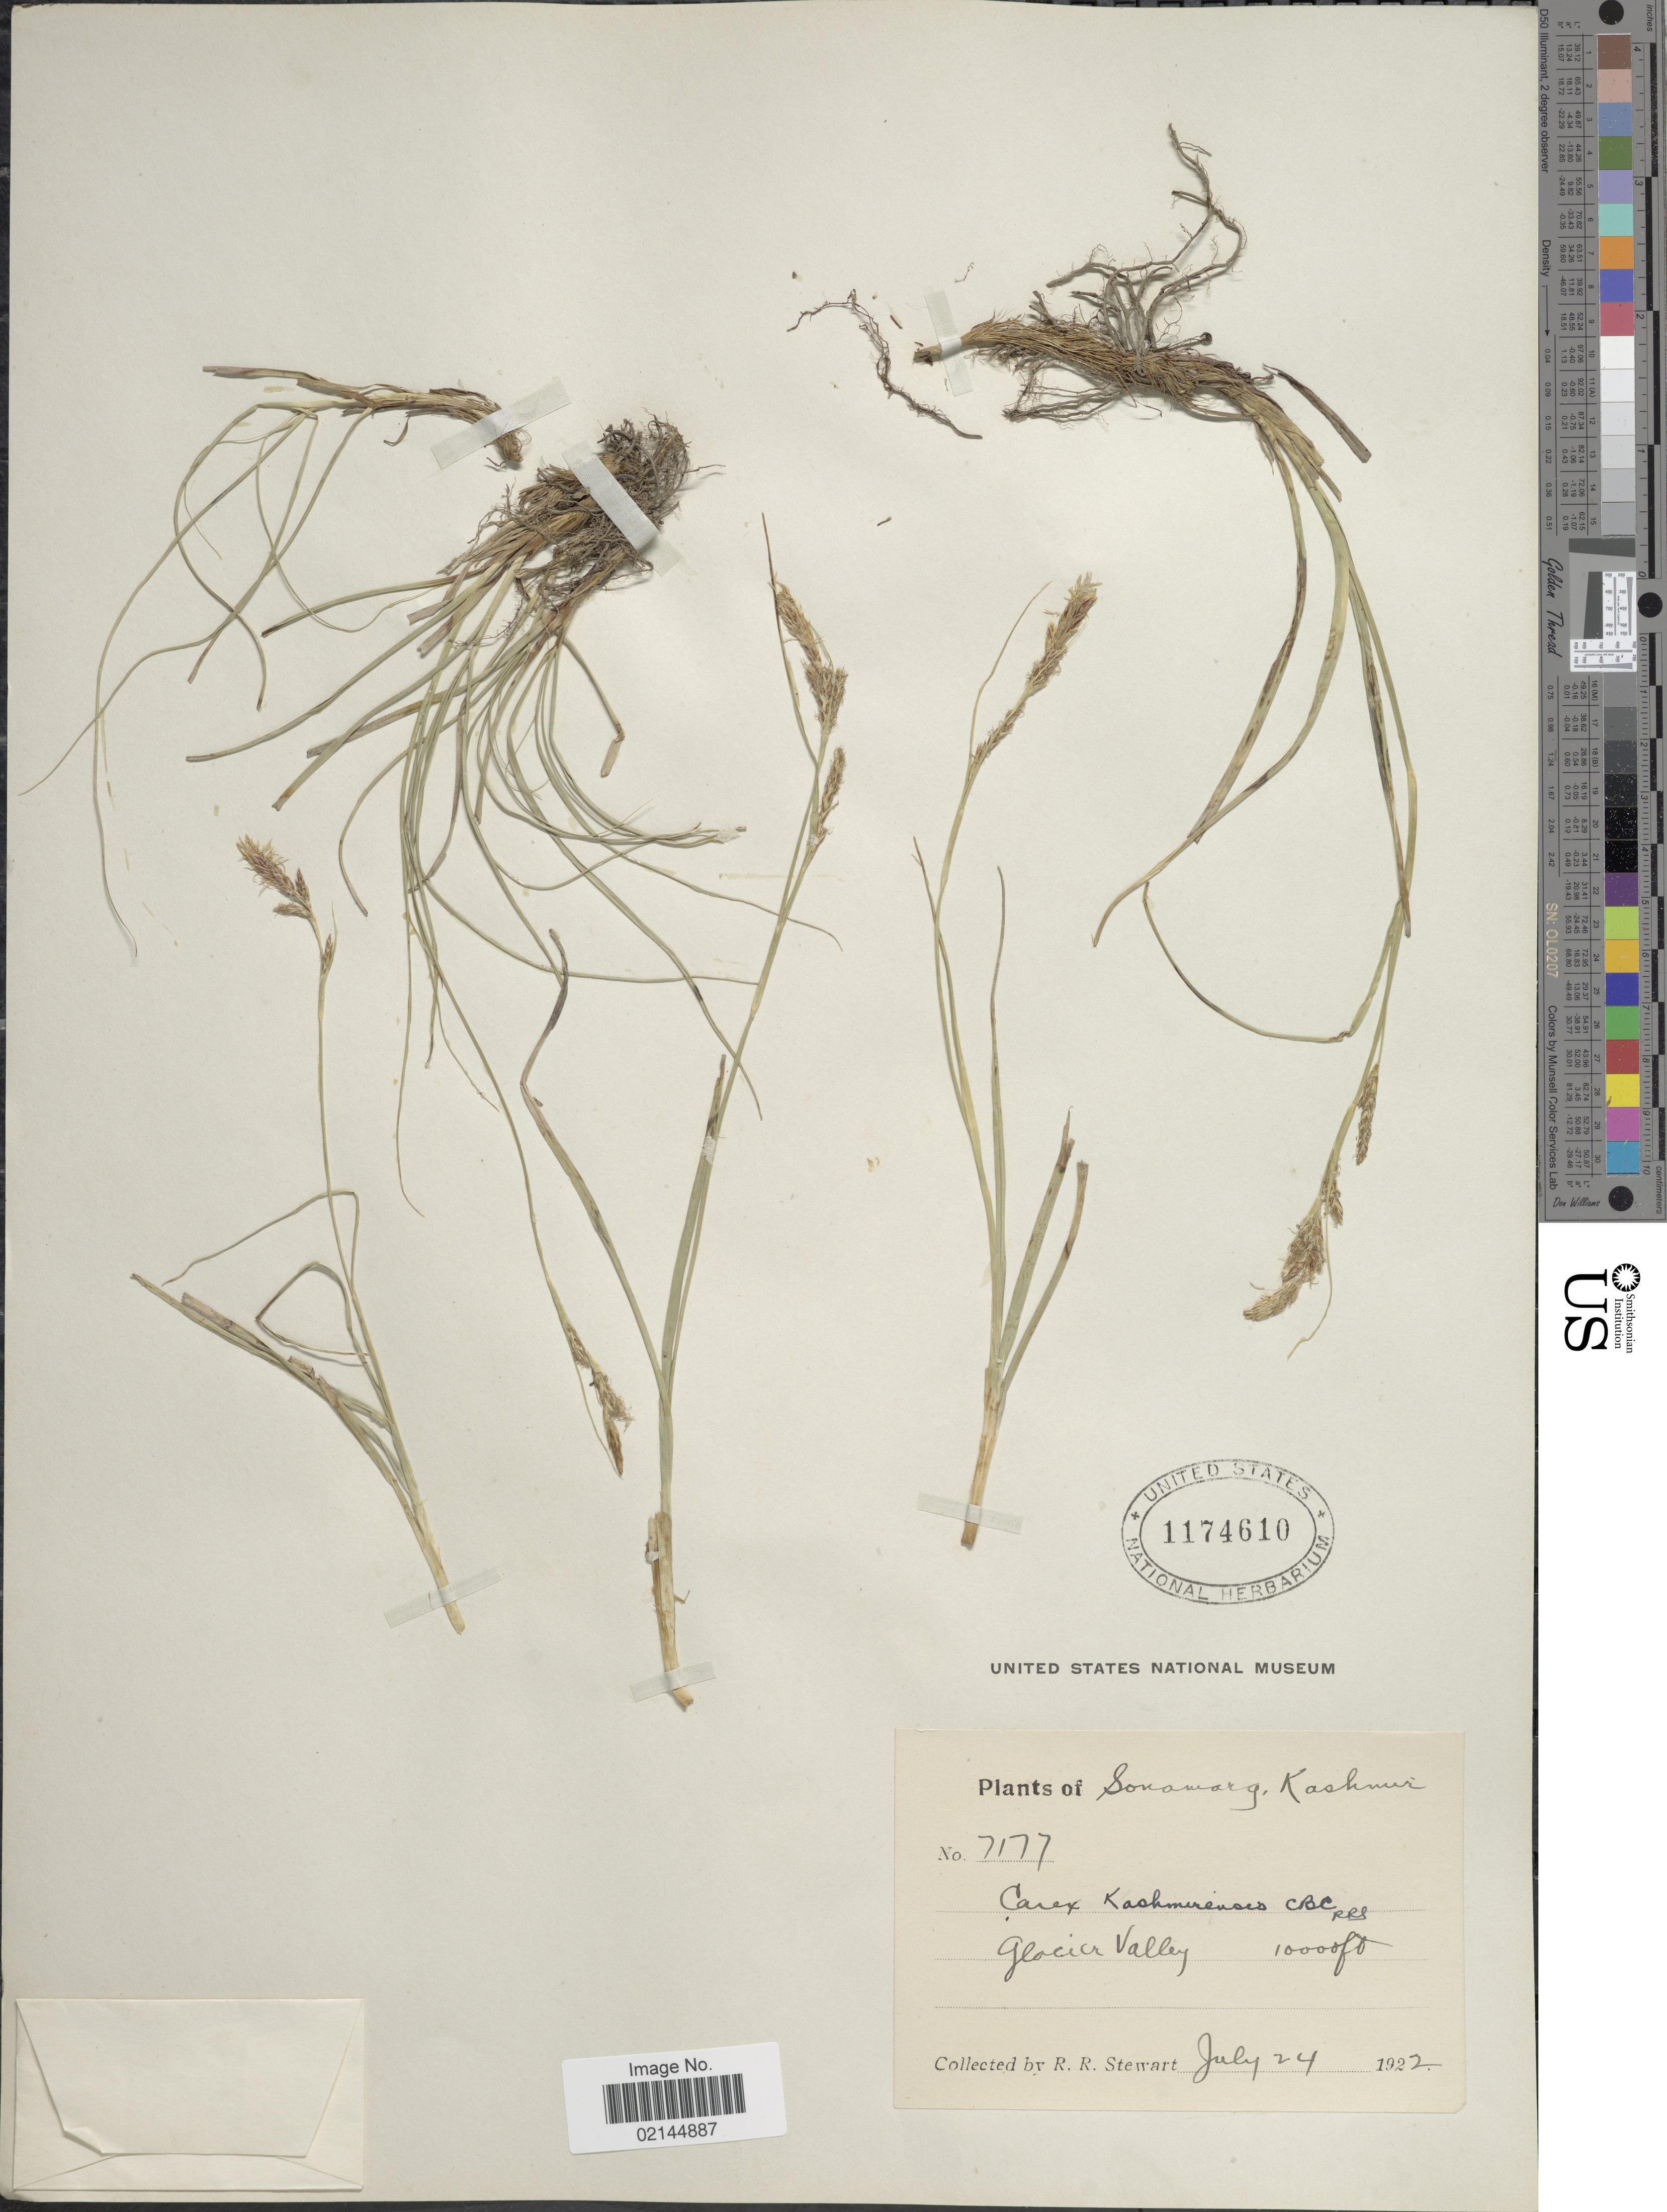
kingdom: Plantae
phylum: Tracheophyta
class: Liliopsida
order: Poales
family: Cyperaceae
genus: Carex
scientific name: Carex kashmirensis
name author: C.B. Clarke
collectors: R. R. Stewart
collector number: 7177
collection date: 1922-07-24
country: India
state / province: Jammu and Kashmir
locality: Sonamarg, Kashmir. Glacier Valley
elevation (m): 3048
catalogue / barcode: US 1174610